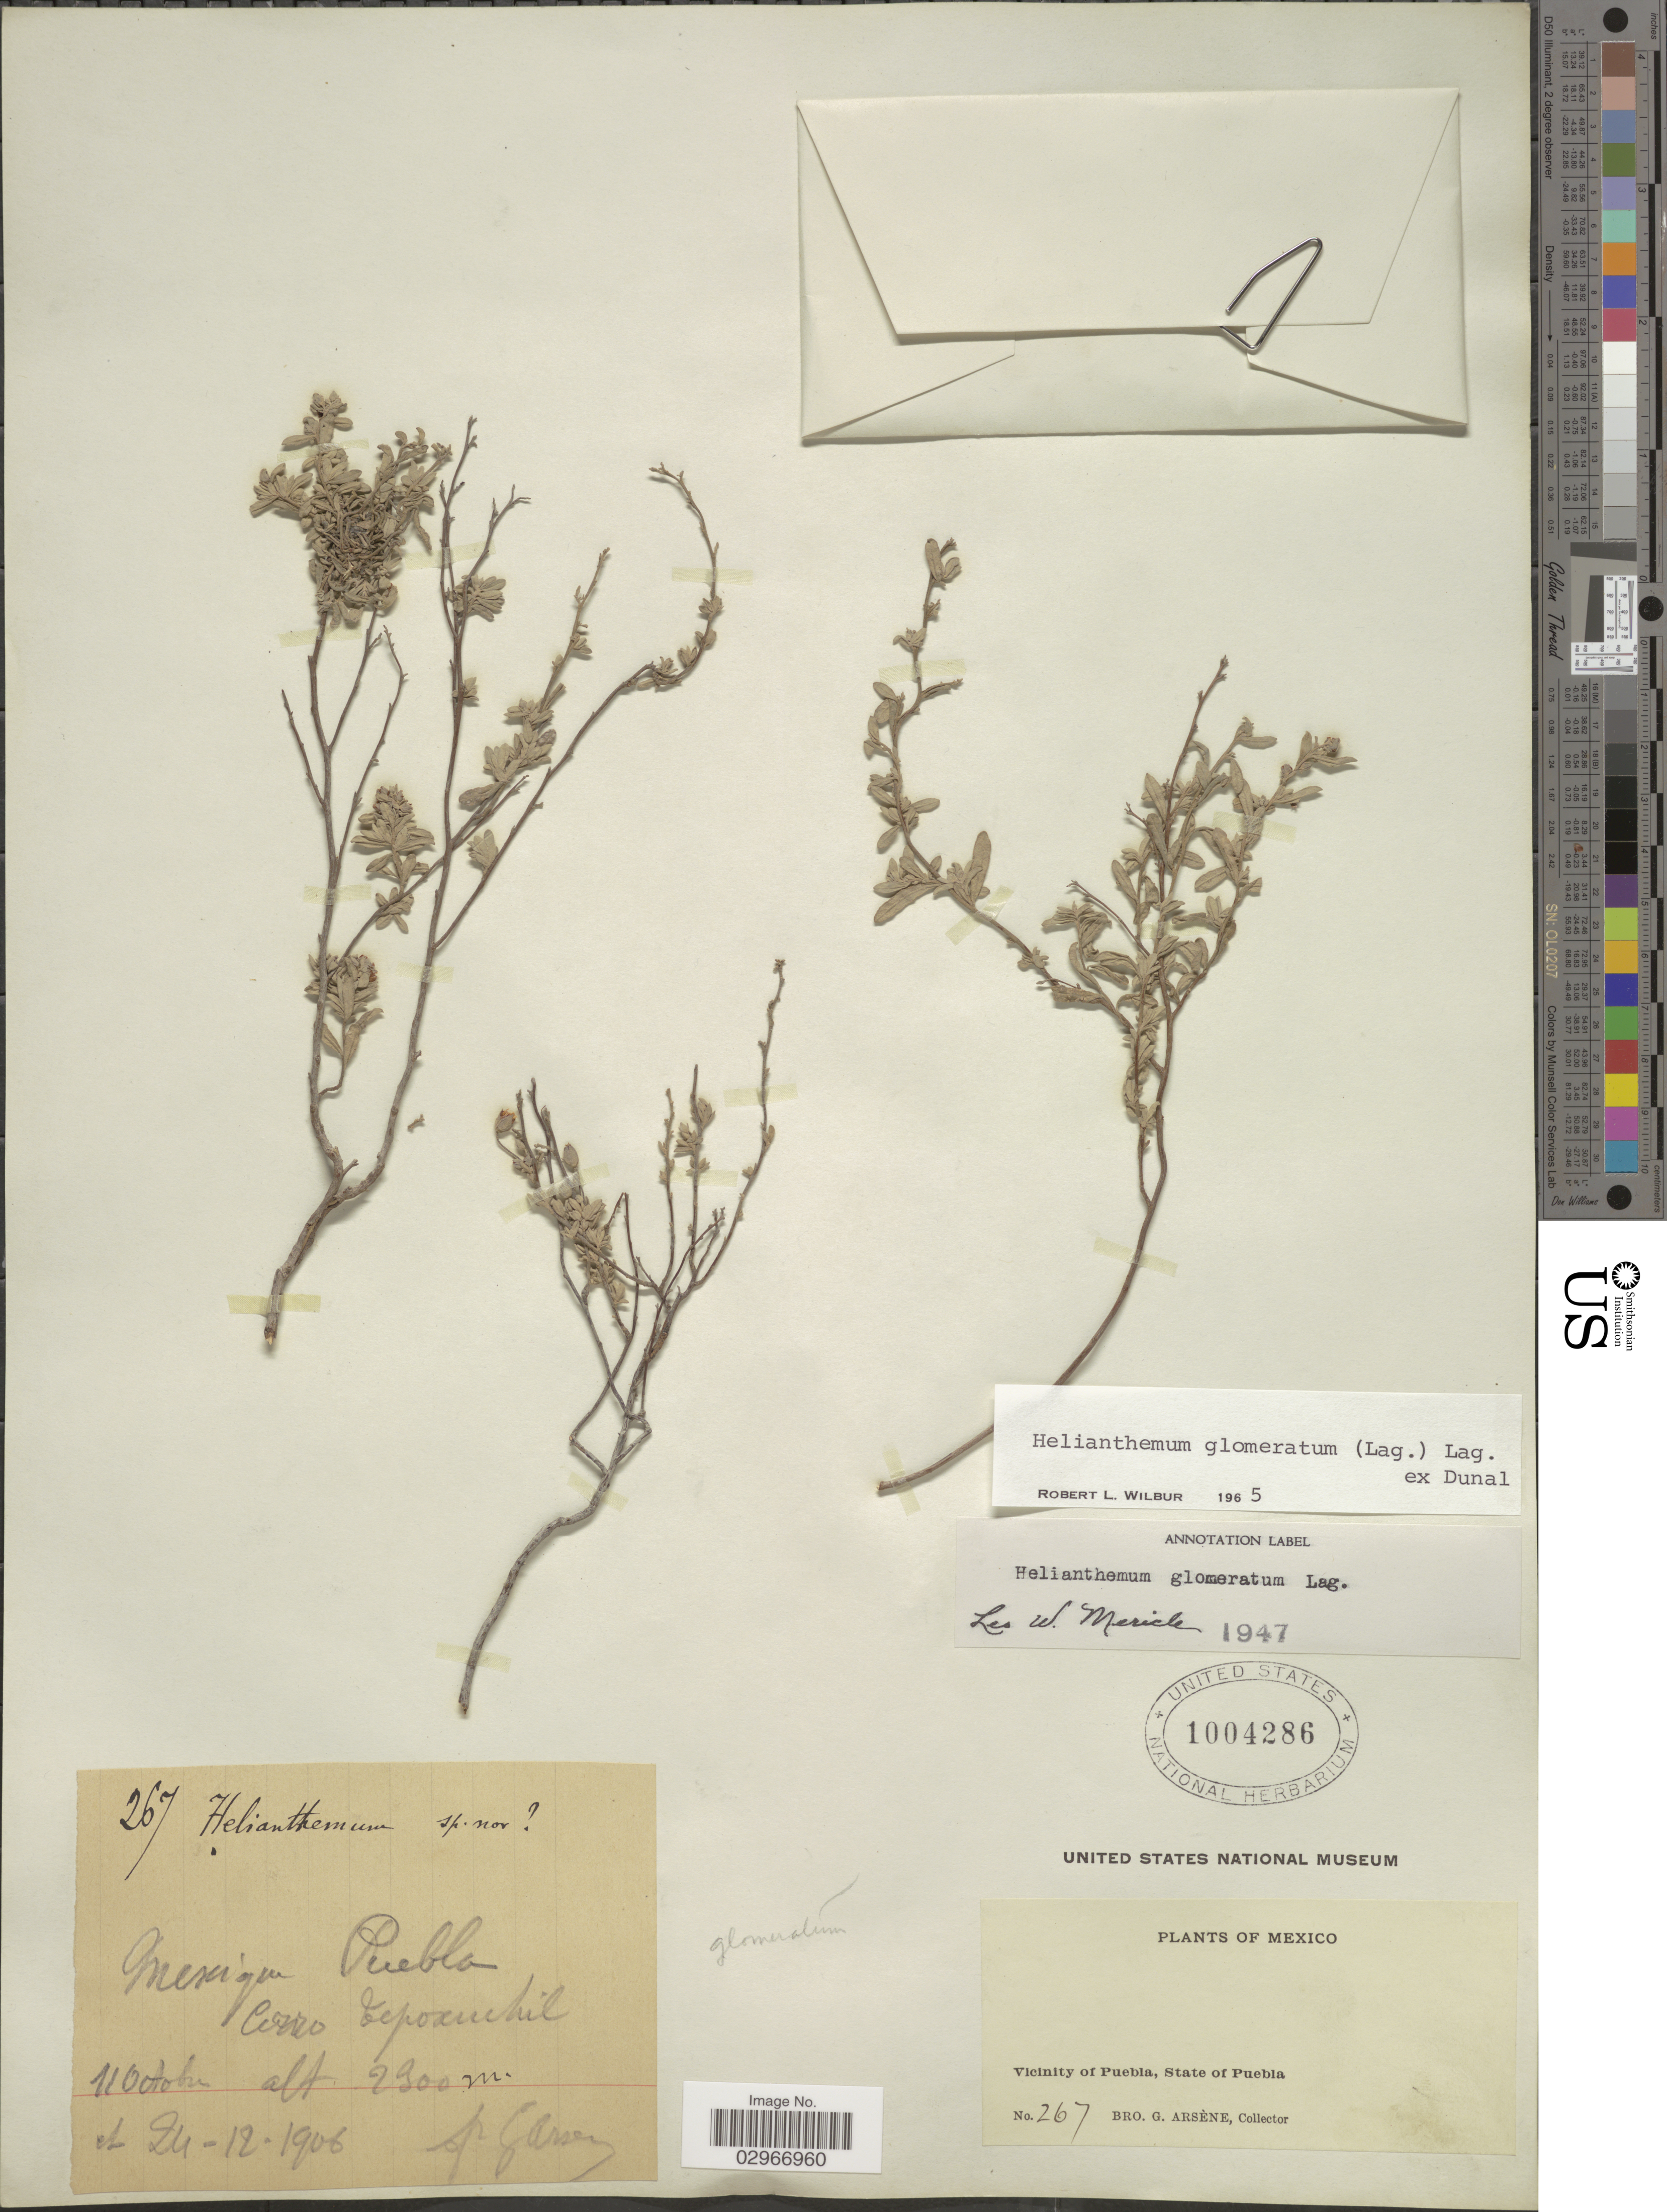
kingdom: Plantae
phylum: Tracheophyta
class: Magnoliopsida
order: Malvales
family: Cistaceae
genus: Helianthemum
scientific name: Helianthemum glomeratum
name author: (Lag.) Lag. ex Dunal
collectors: Bro. G. Arsène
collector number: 267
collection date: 1906-12-24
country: Mexico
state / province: Puebla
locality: Cerro Tepoxuchil. Vicinity of Puebla.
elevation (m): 2300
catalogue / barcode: US 1004286